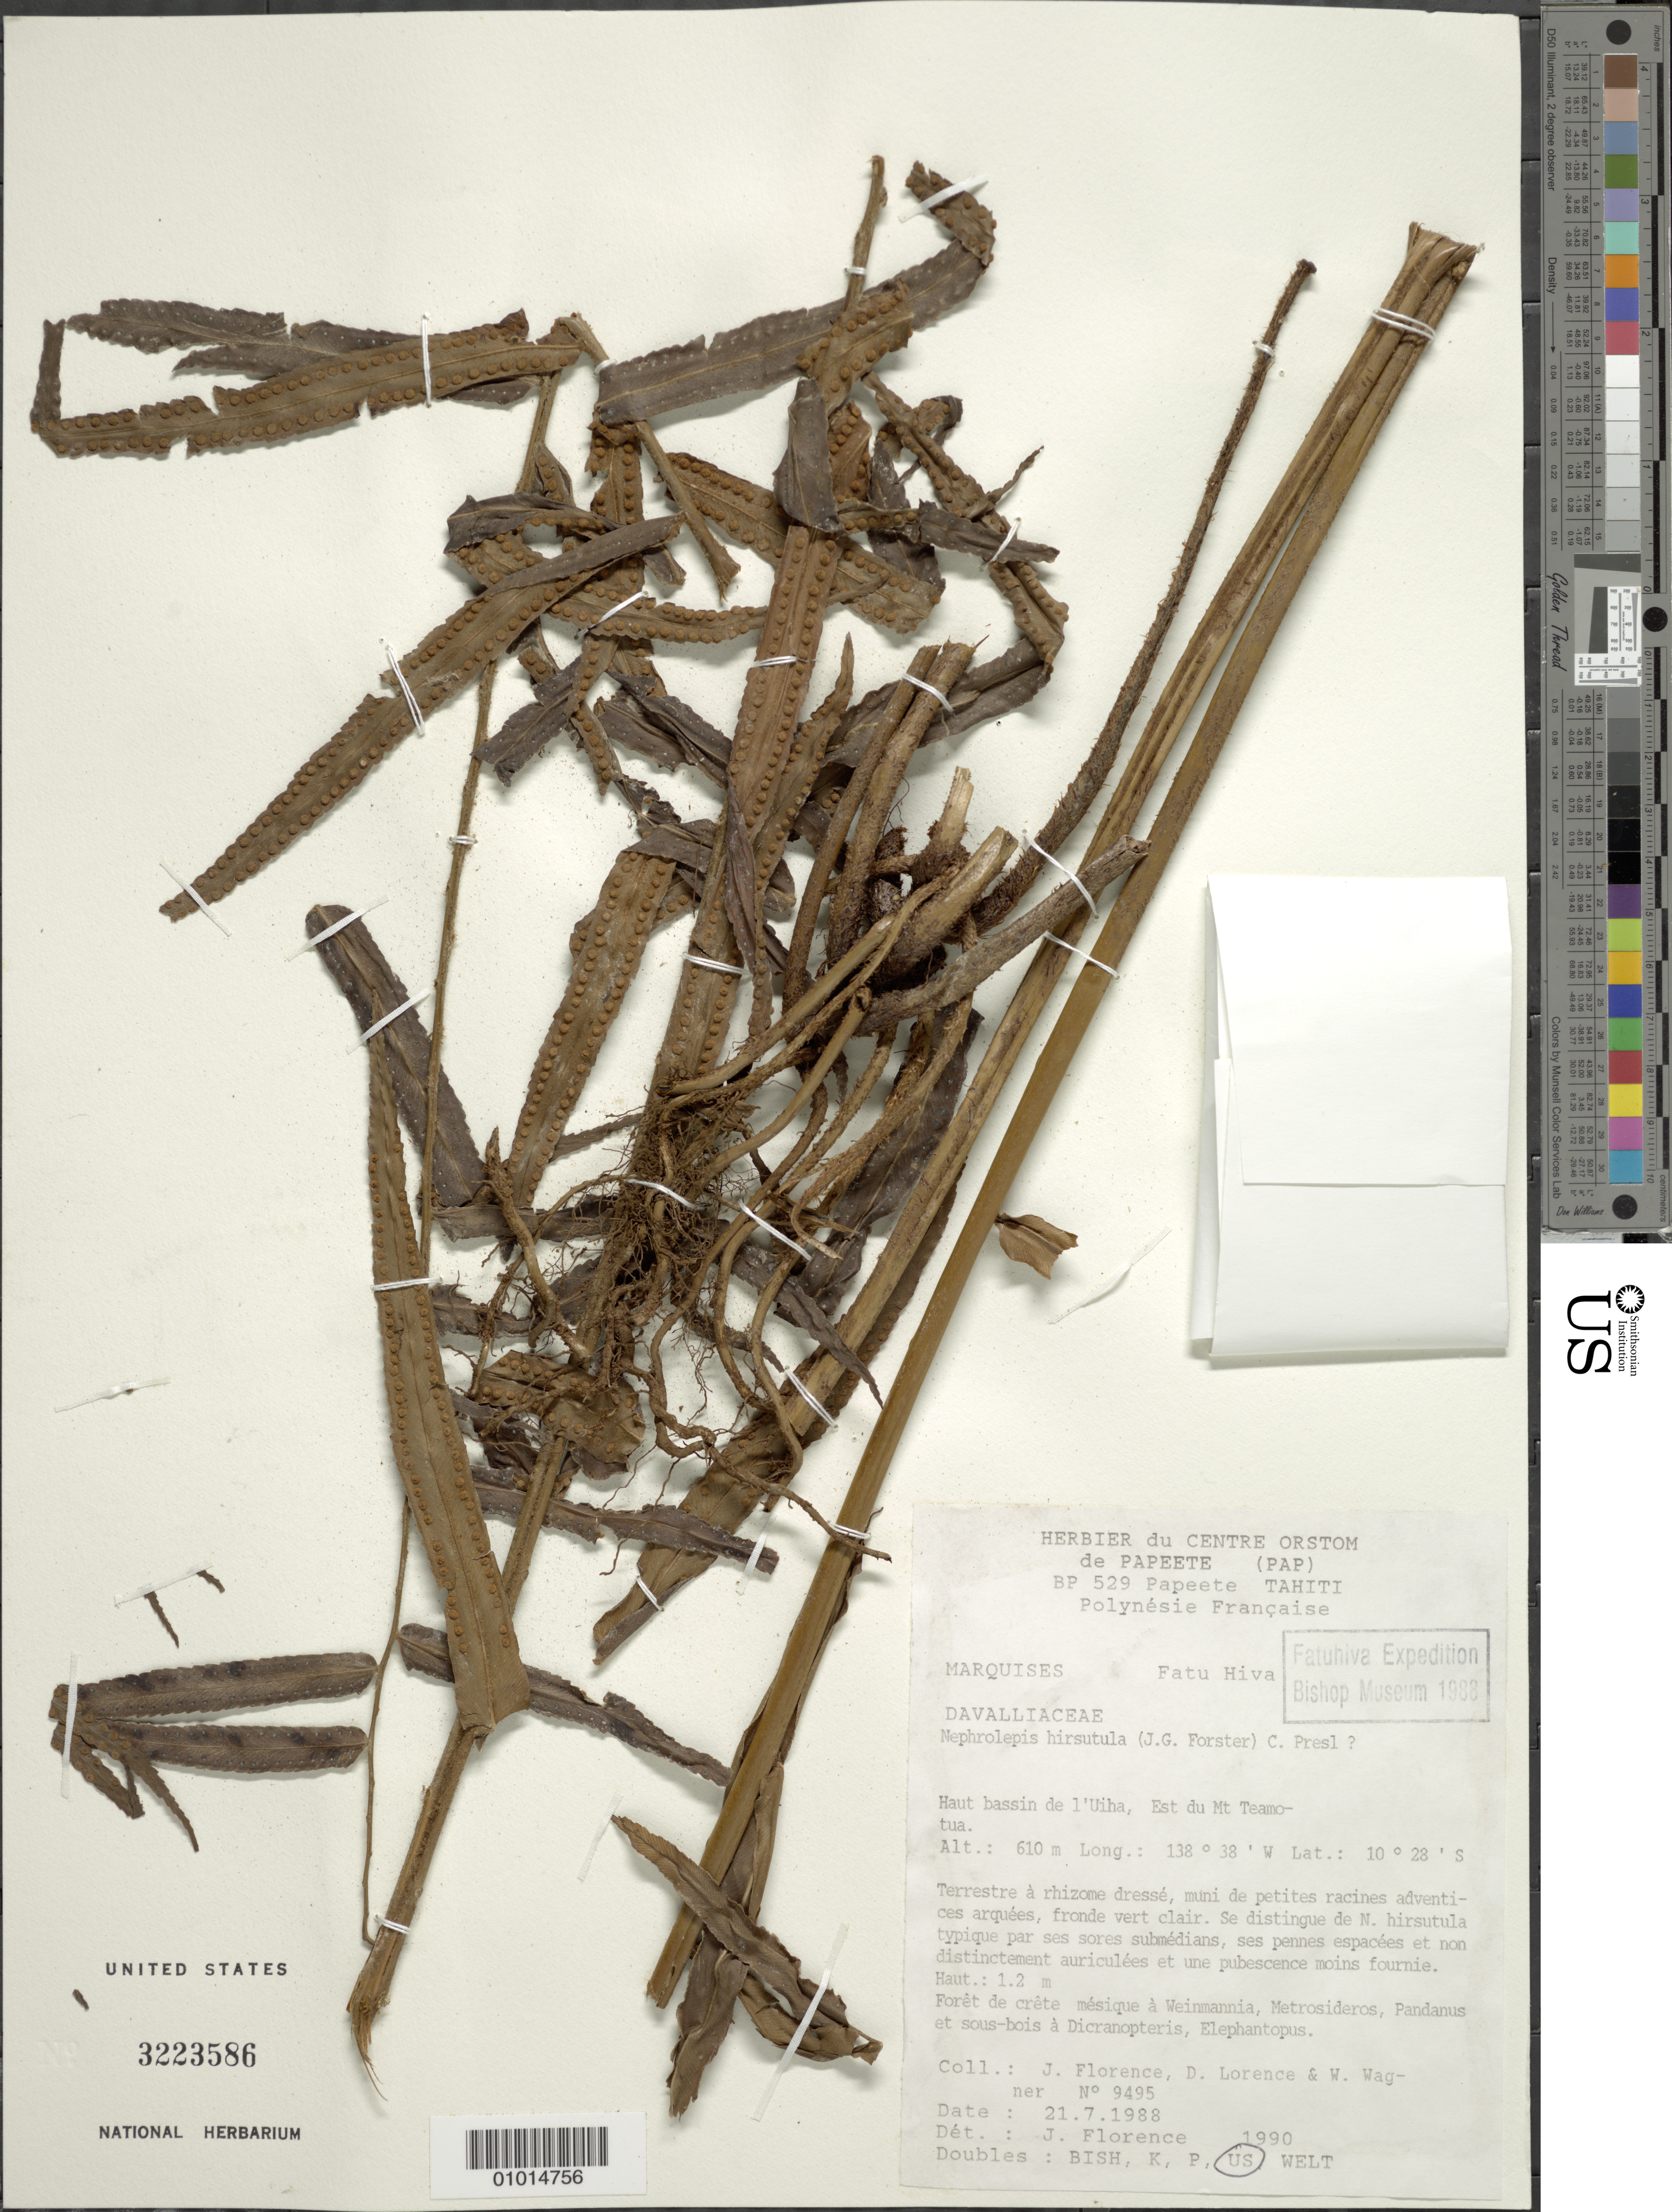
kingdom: Plantae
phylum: Tracheophyta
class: Polypodiopsida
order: Polypodiales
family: Nephrolepidaceae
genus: Nephrolepis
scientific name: Nephrolepis hirsutula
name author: (G. Forst.) C. Presl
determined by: Florence, J.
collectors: J. Florence, D. Lorence & W. L. Wagner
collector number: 9495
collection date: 1988-07-21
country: French Polynesia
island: Fatu Hiva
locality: Haut bassin de l'Uiha, E du Mt. Teamotua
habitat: Forêt de crête mésique à Weinmannia, Metrosideros, Pandanus, en sous-bois à Dicranopteris, Elephantopus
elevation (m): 610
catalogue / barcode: US 3223586